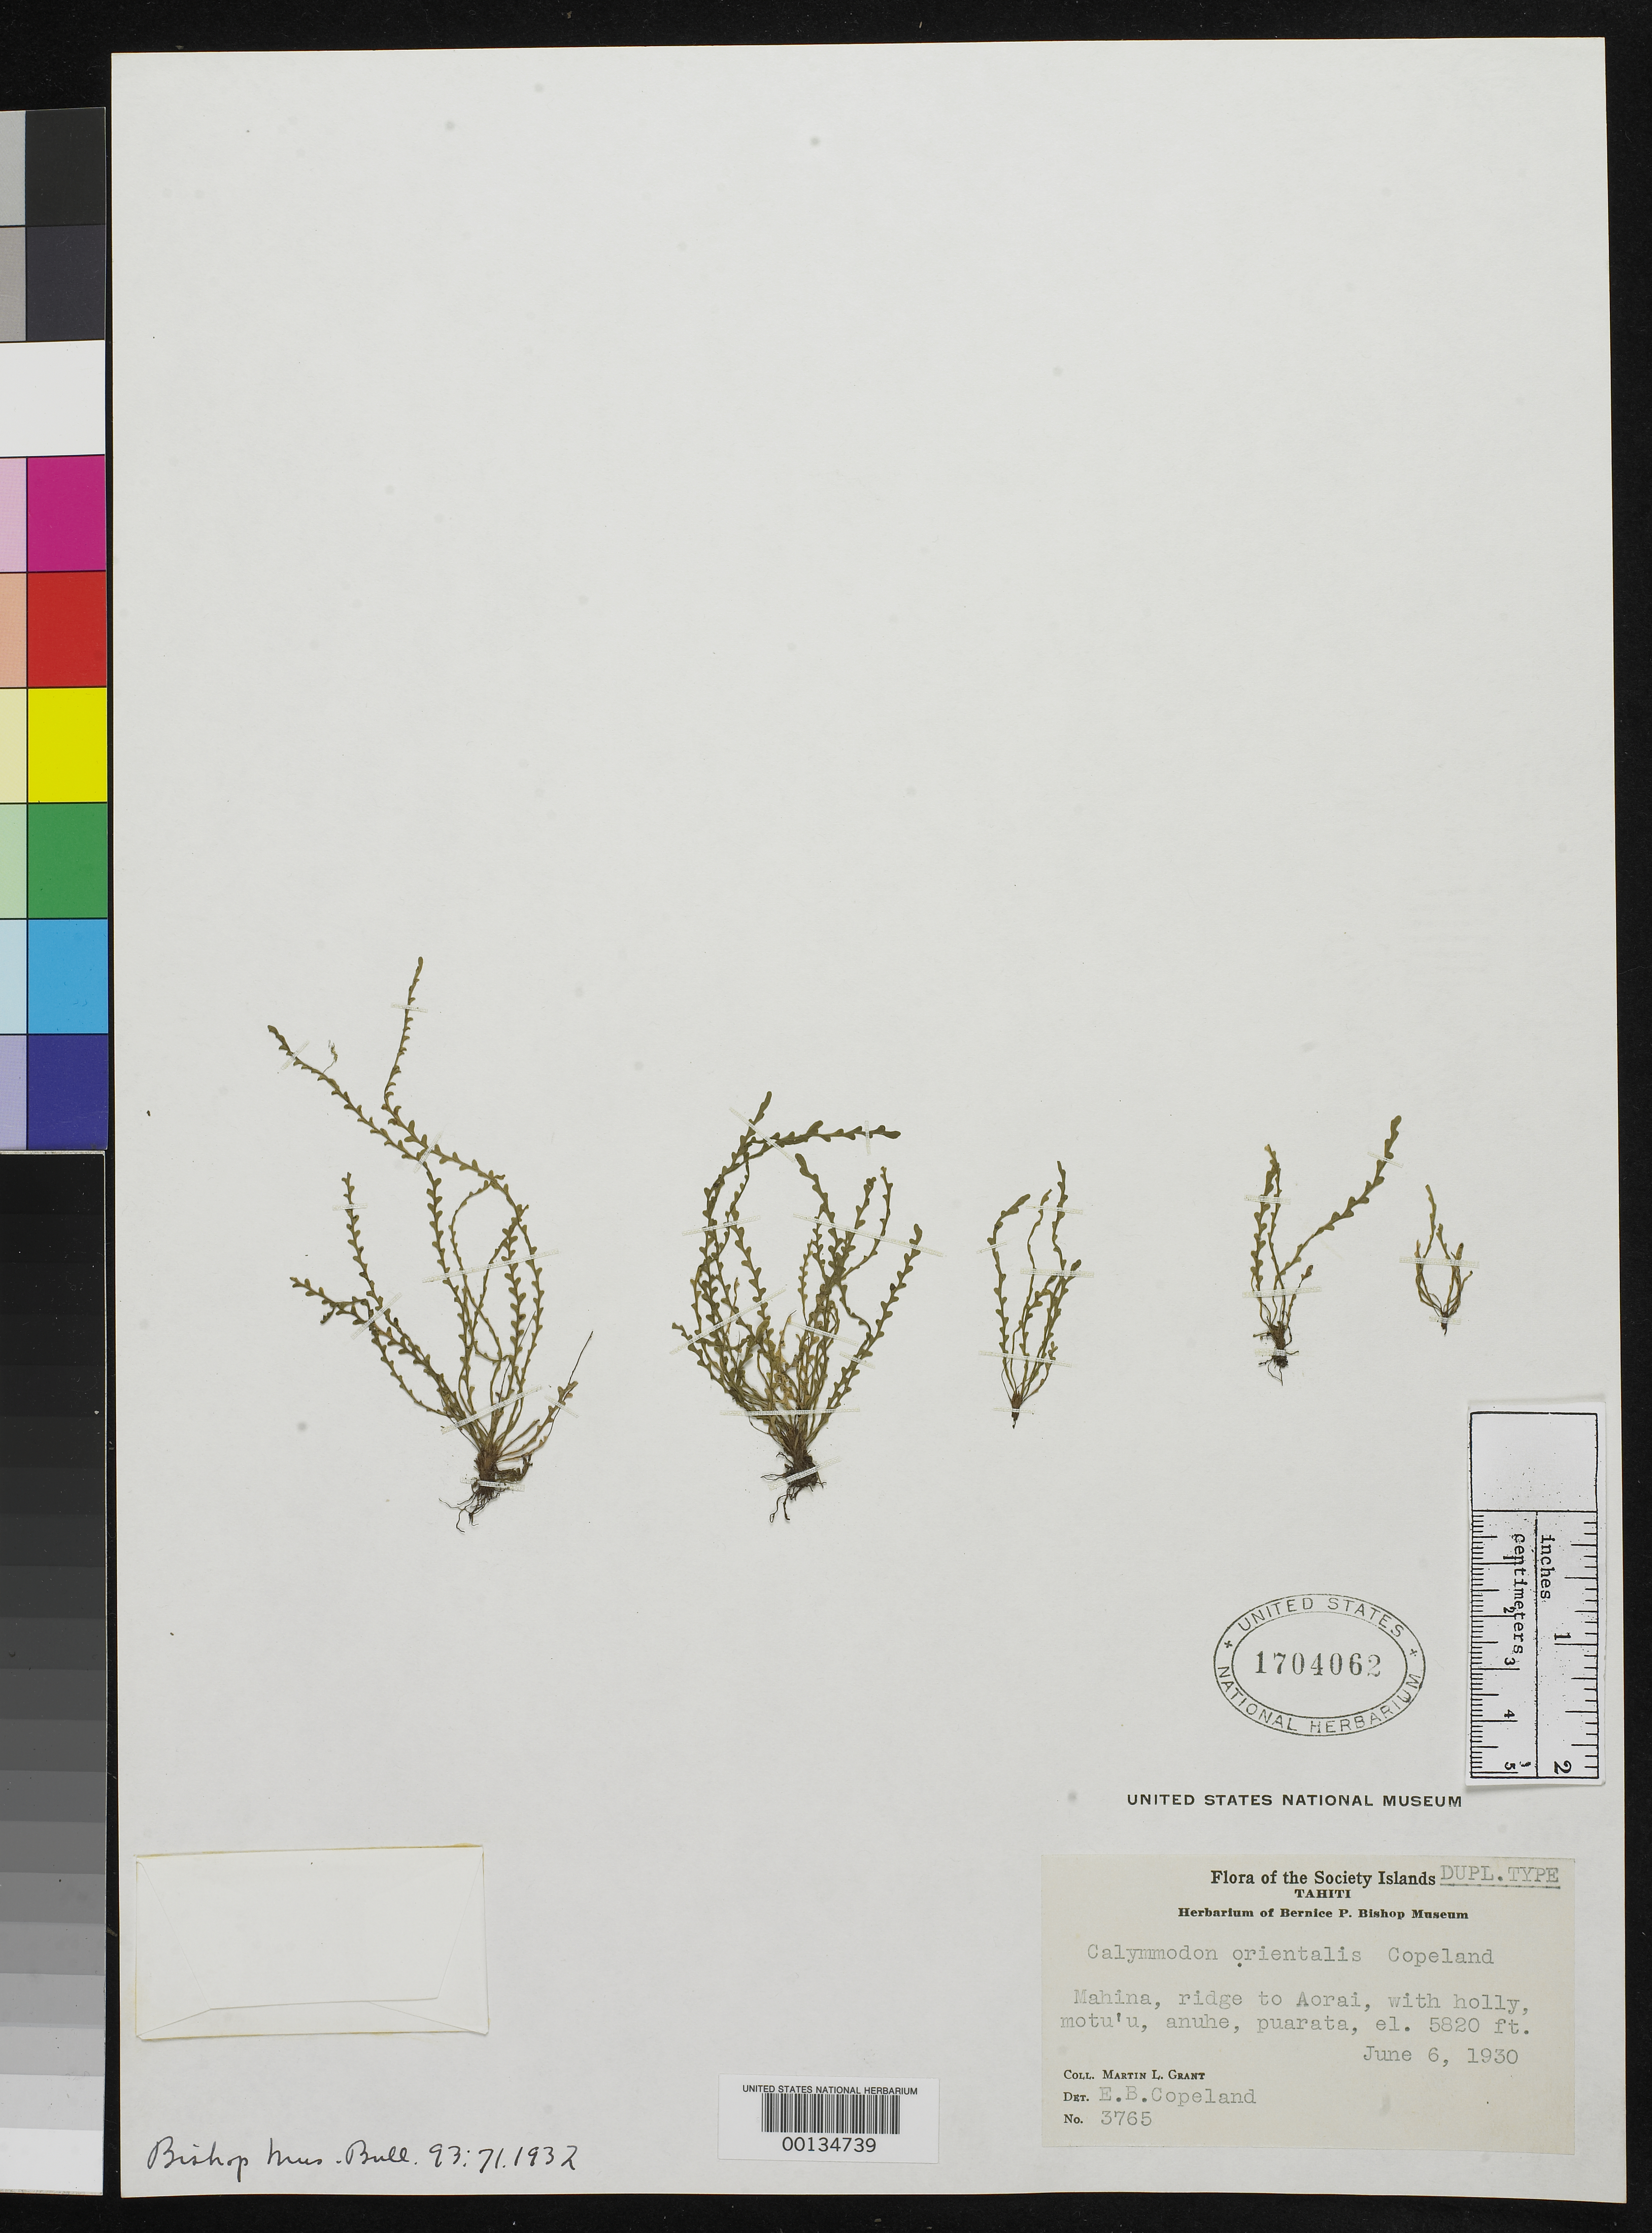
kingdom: Plantae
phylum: Tracheophyta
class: Polypodiopsida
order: Polypodiales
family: Polypodiaceae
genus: Calymmodon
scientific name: Calymmodon orientalis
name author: Copel.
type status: Type Collection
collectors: M. L. Grant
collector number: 3765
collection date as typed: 06 Jun 1930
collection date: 1930-06-06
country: French Polynesia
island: Tahiti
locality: Mahina, ridge to Aoral. Iles du Vent [Society Is.]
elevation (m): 1774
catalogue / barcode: US 1704062